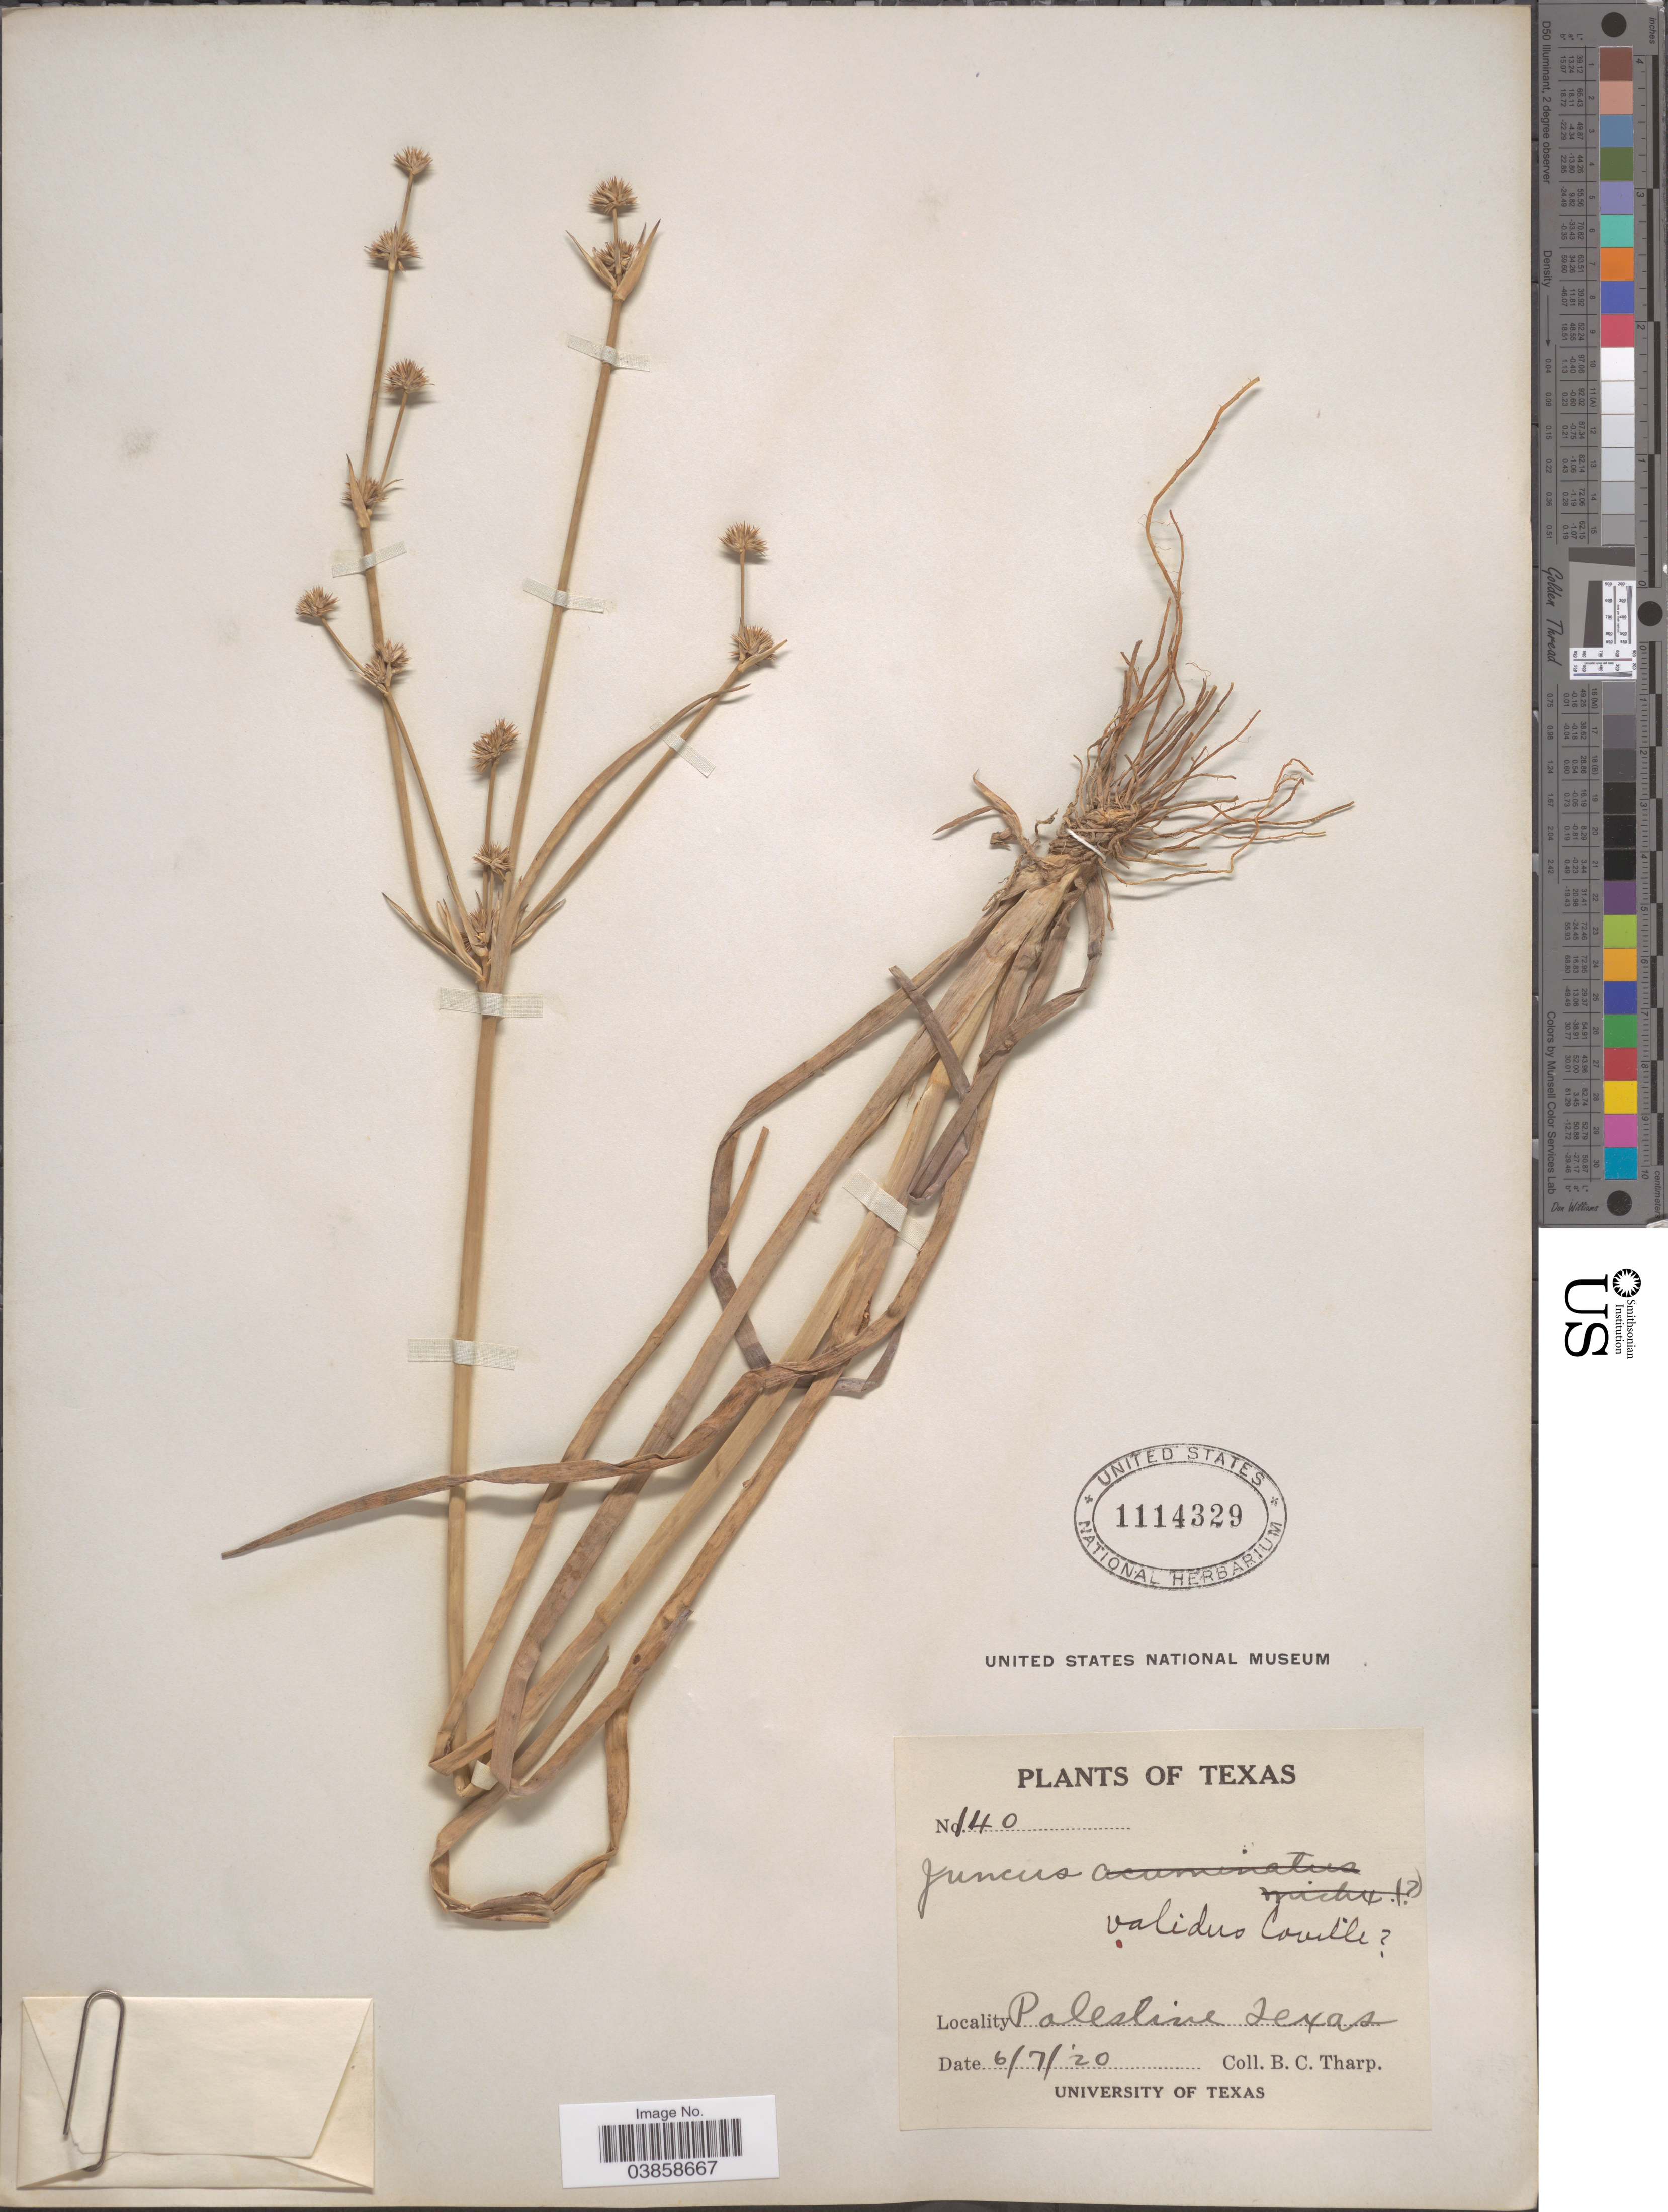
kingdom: Plantae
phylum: Tracheophyta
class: Liliopsida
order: Poales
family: Juncaceae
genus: Juncus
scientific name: Juncus validus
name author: Coville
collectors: B. C. Tharp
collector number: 140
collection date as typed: Transcribed d/m/y: 7/6/20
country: United States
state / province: Texas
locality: Palestine.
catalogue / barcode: US 1114329